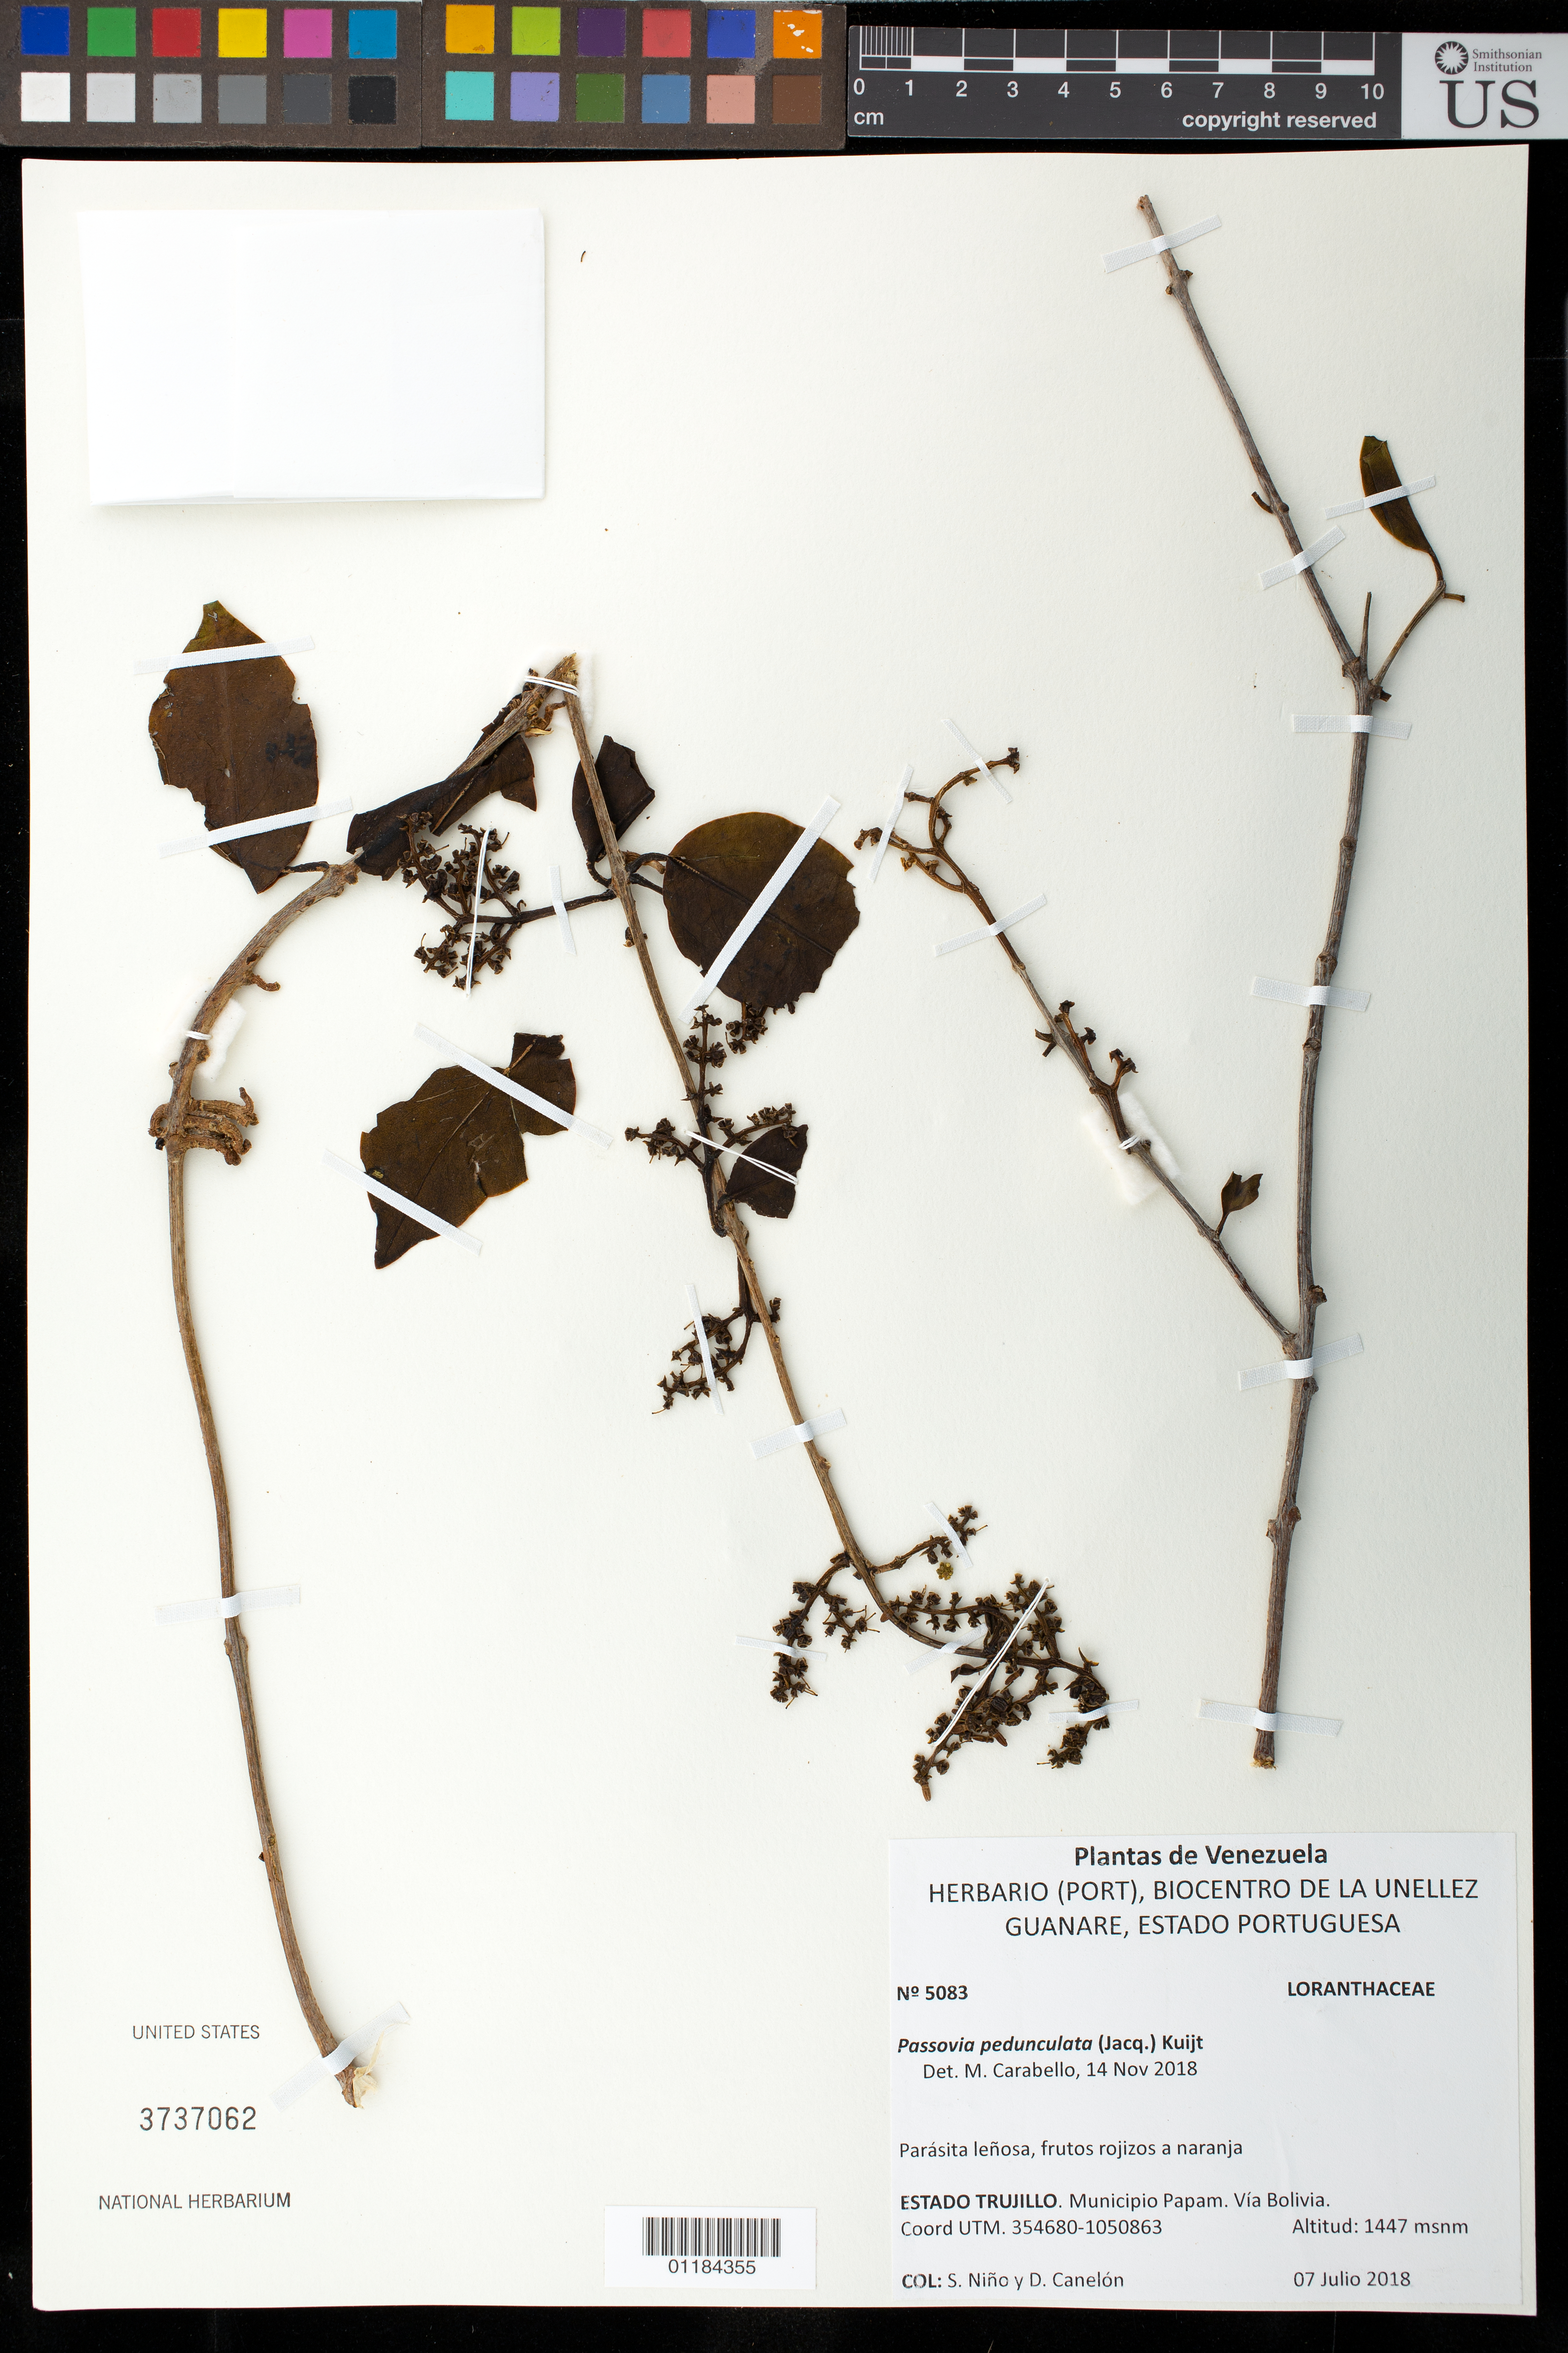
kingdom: Plantae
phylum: Tracheophyta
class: Magnoliopsida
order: Santalales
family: Loranthaceae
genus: Passovia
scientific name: Passovia pedunculata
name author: (Jacq.) Kuijt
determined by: Caraballo-Ortiz, Marcos A., (MISS), University of Mississippi (UNITED STATES)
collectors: S. M. Niño & D. Canelón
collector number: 5083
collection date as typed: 07 Julio 2018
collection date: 2018-07-07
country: Venezuela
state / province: Trujillo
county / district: Papam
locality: Via Bolivia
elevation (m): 1447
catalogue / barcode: US 3737062